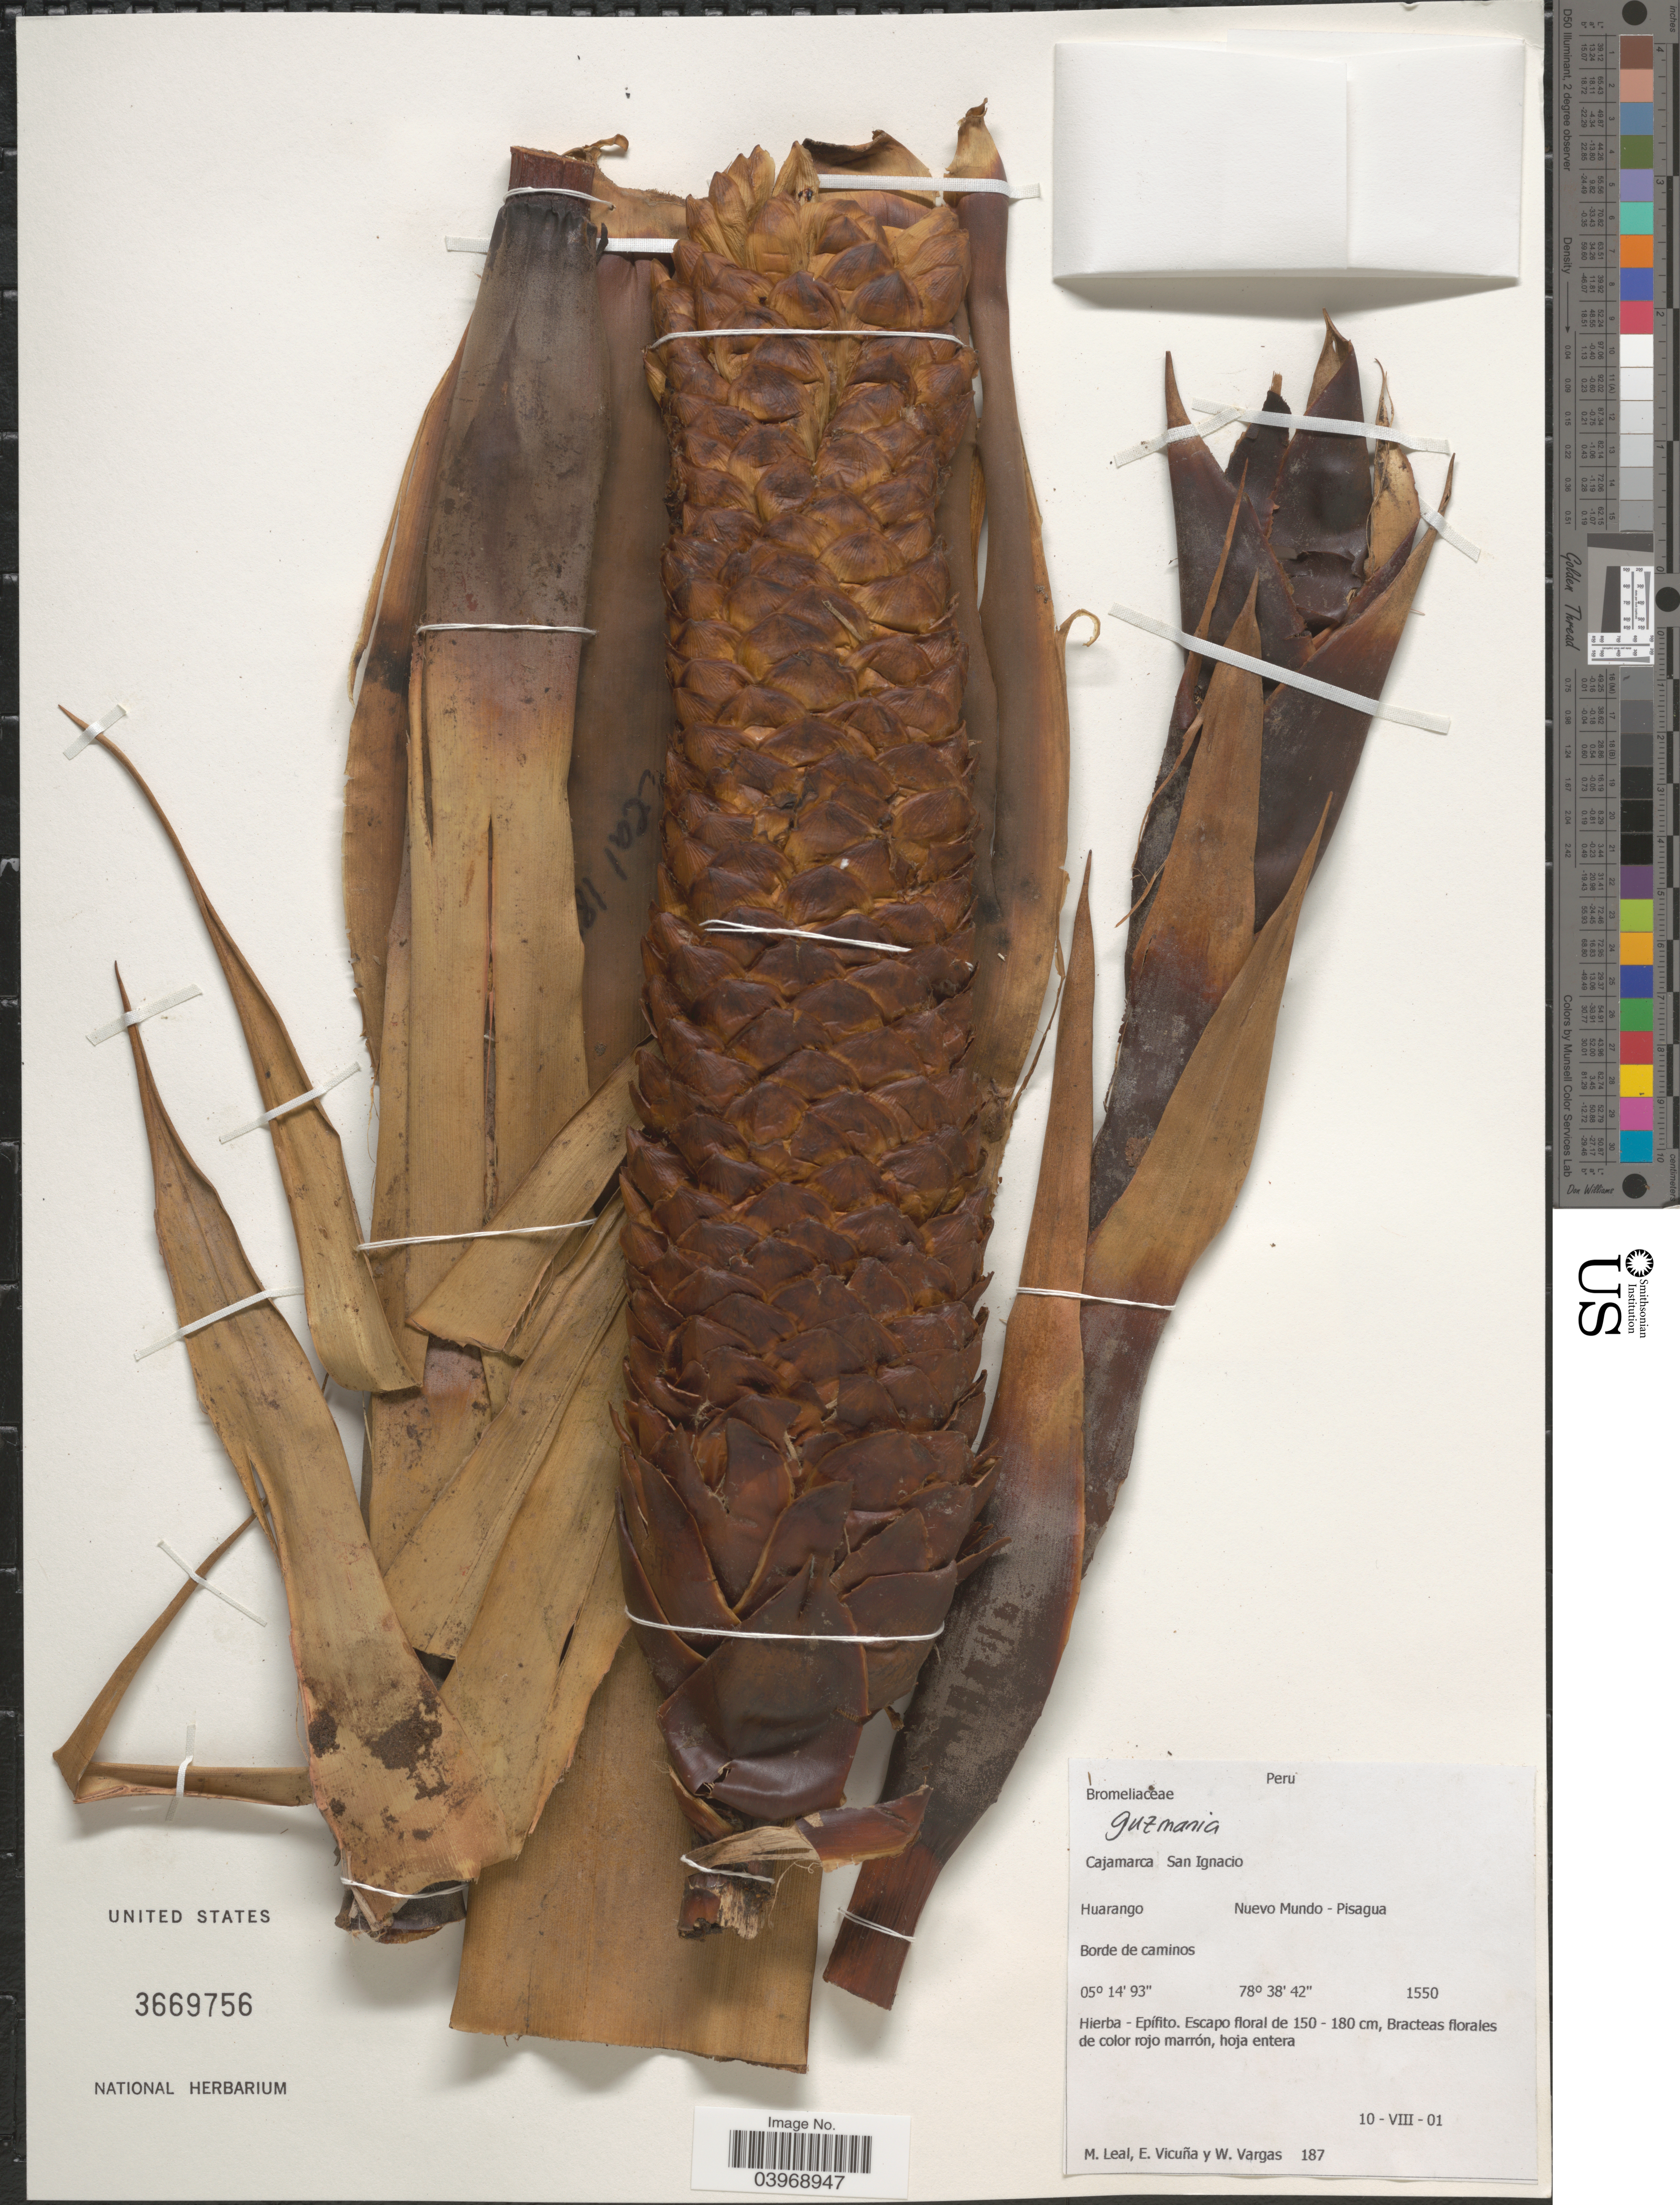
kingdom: Plantae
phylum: Tracheophyta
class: Liliopsida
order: Poales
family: Bromeliaceae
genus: Guzmania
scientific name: Guzmania sp.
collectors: M. E. Leal, E. Vicuña & W. Vargas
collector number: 187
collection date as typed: Transcribed d/m/y: 10/8/1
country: Peru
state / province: Cajamarca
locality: San Ignacio. Huarango. Nuevo Mundo - Pisagua.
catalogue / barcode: US 3669756